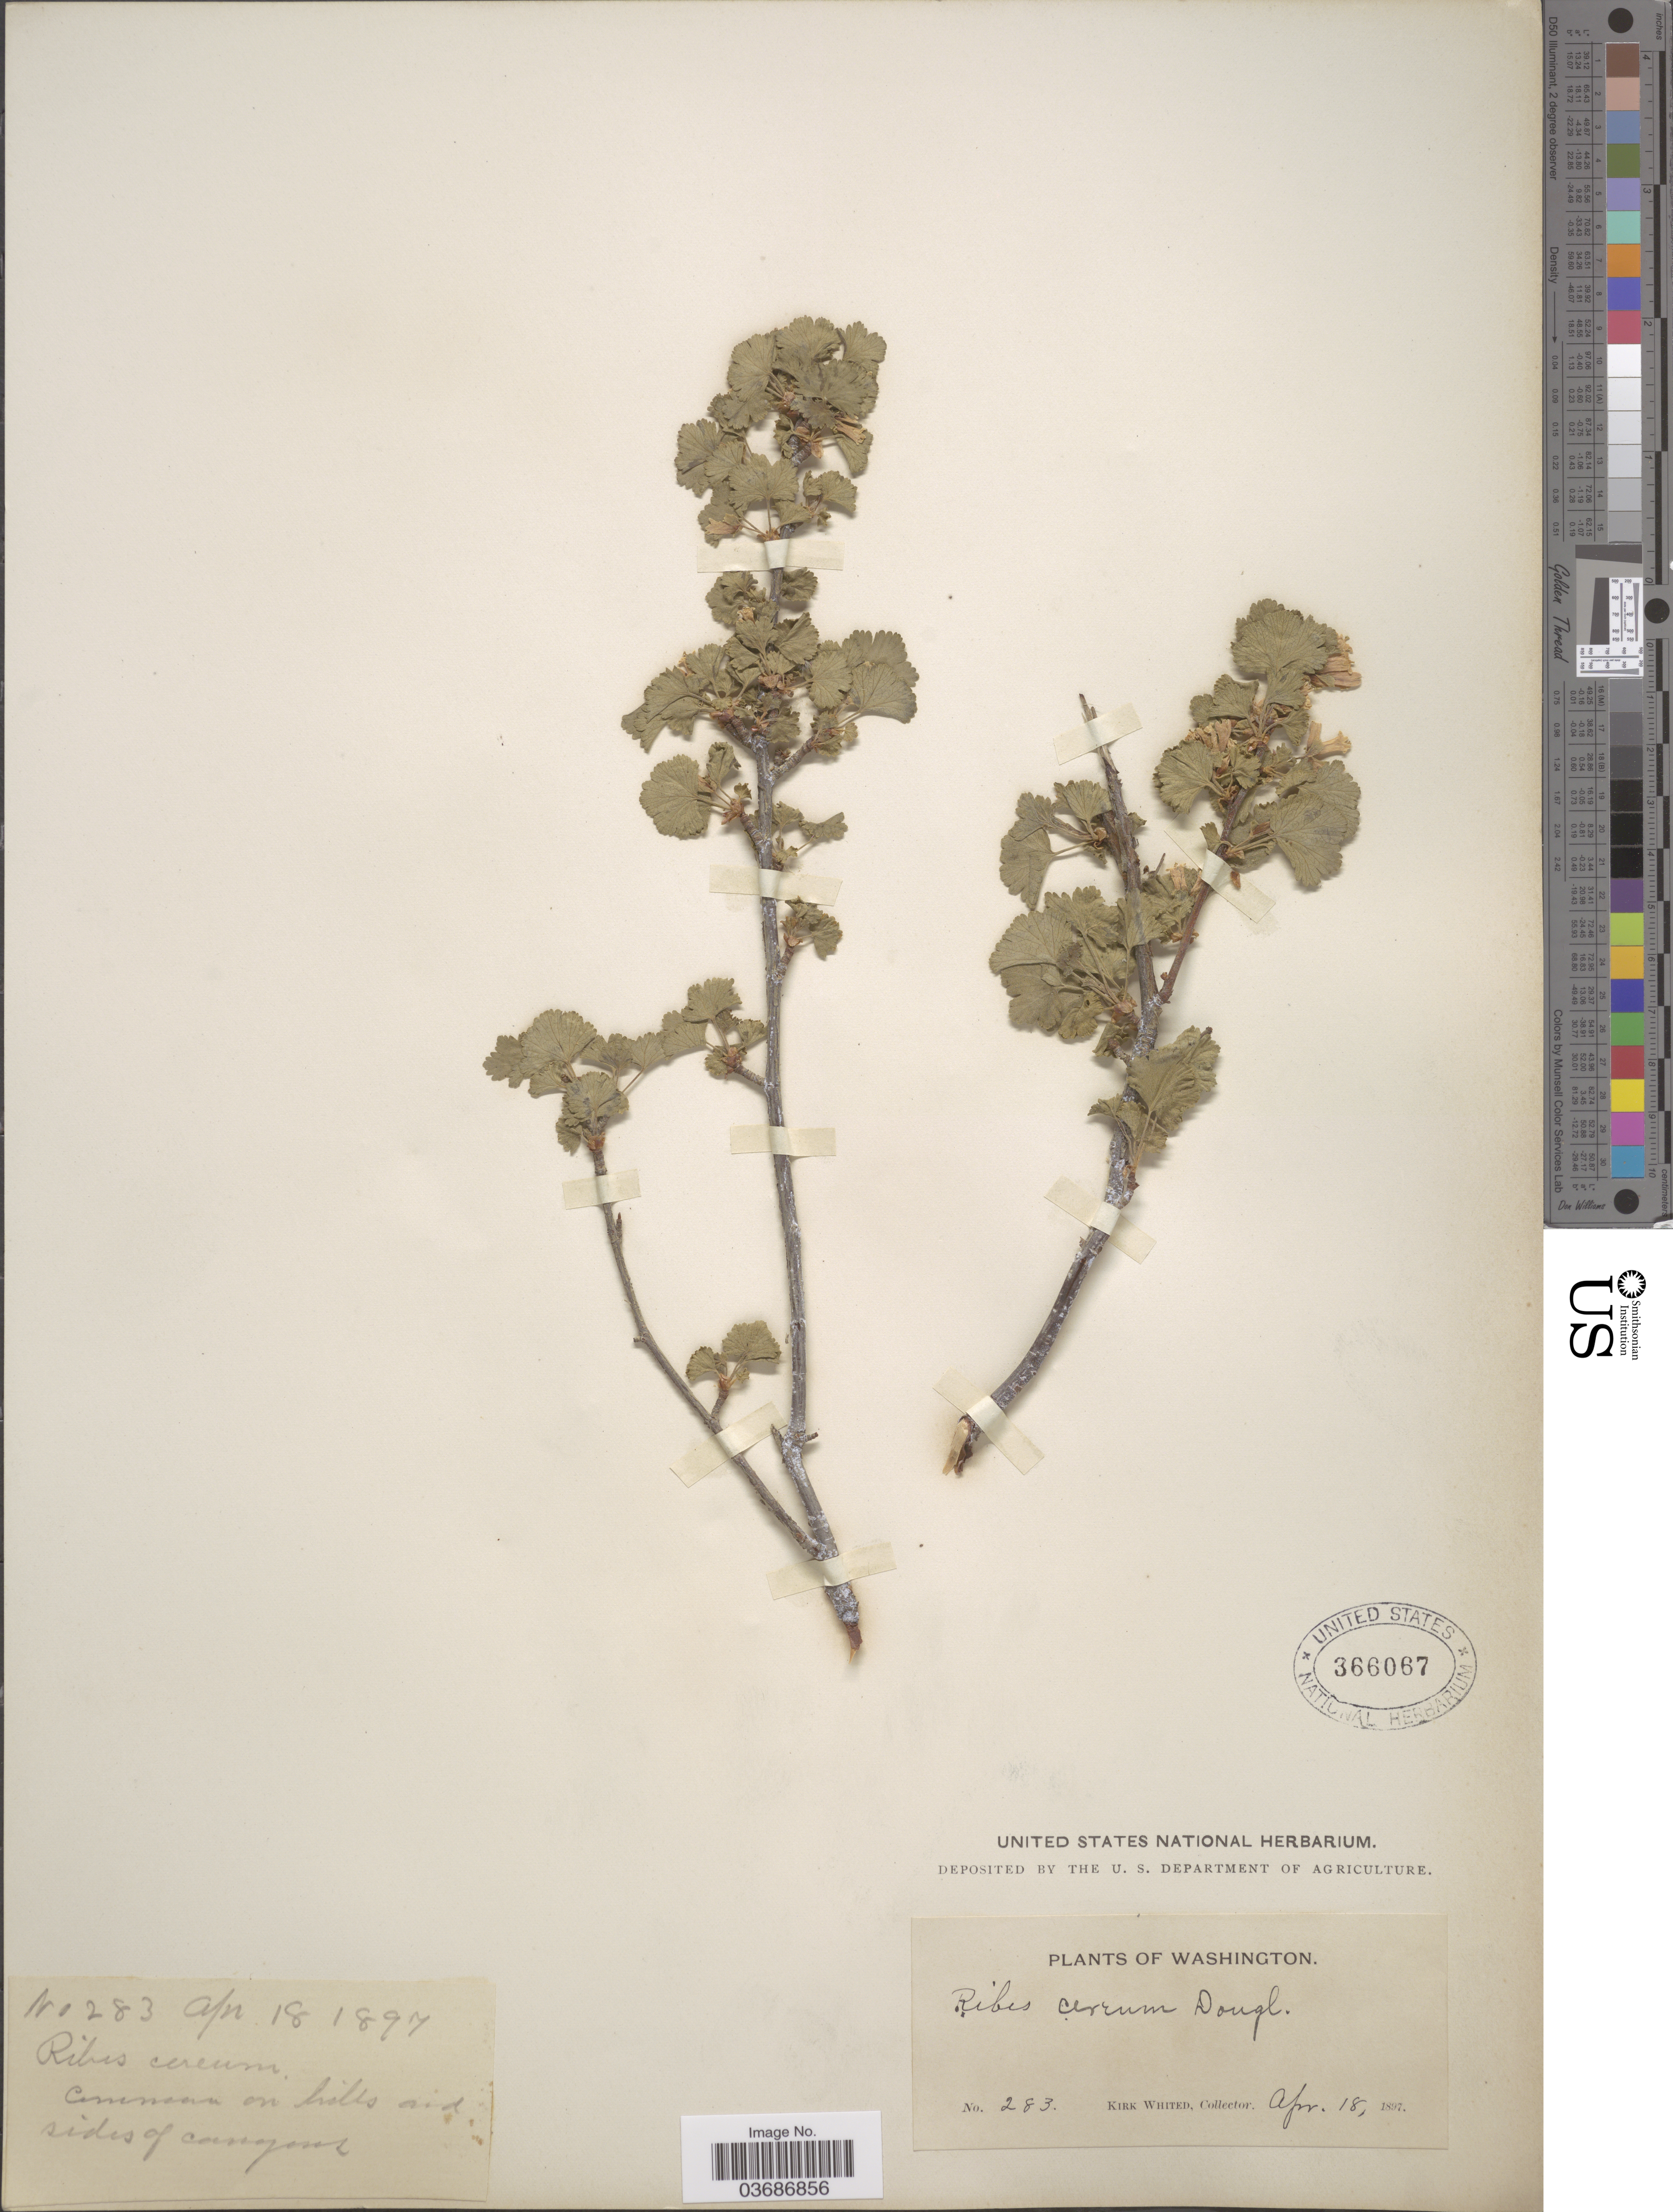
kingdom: Plantae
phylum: Tracheophyta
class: Magnoliopsida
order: Saxifragales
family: Grossulariaceae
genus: Ribes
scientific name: Ribes cereum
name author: Douglas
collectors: K. Whited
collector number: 283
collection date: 1897-04-18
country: United States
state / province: Washington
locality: Common on hills and sides of canyons.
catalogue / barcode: US 366067